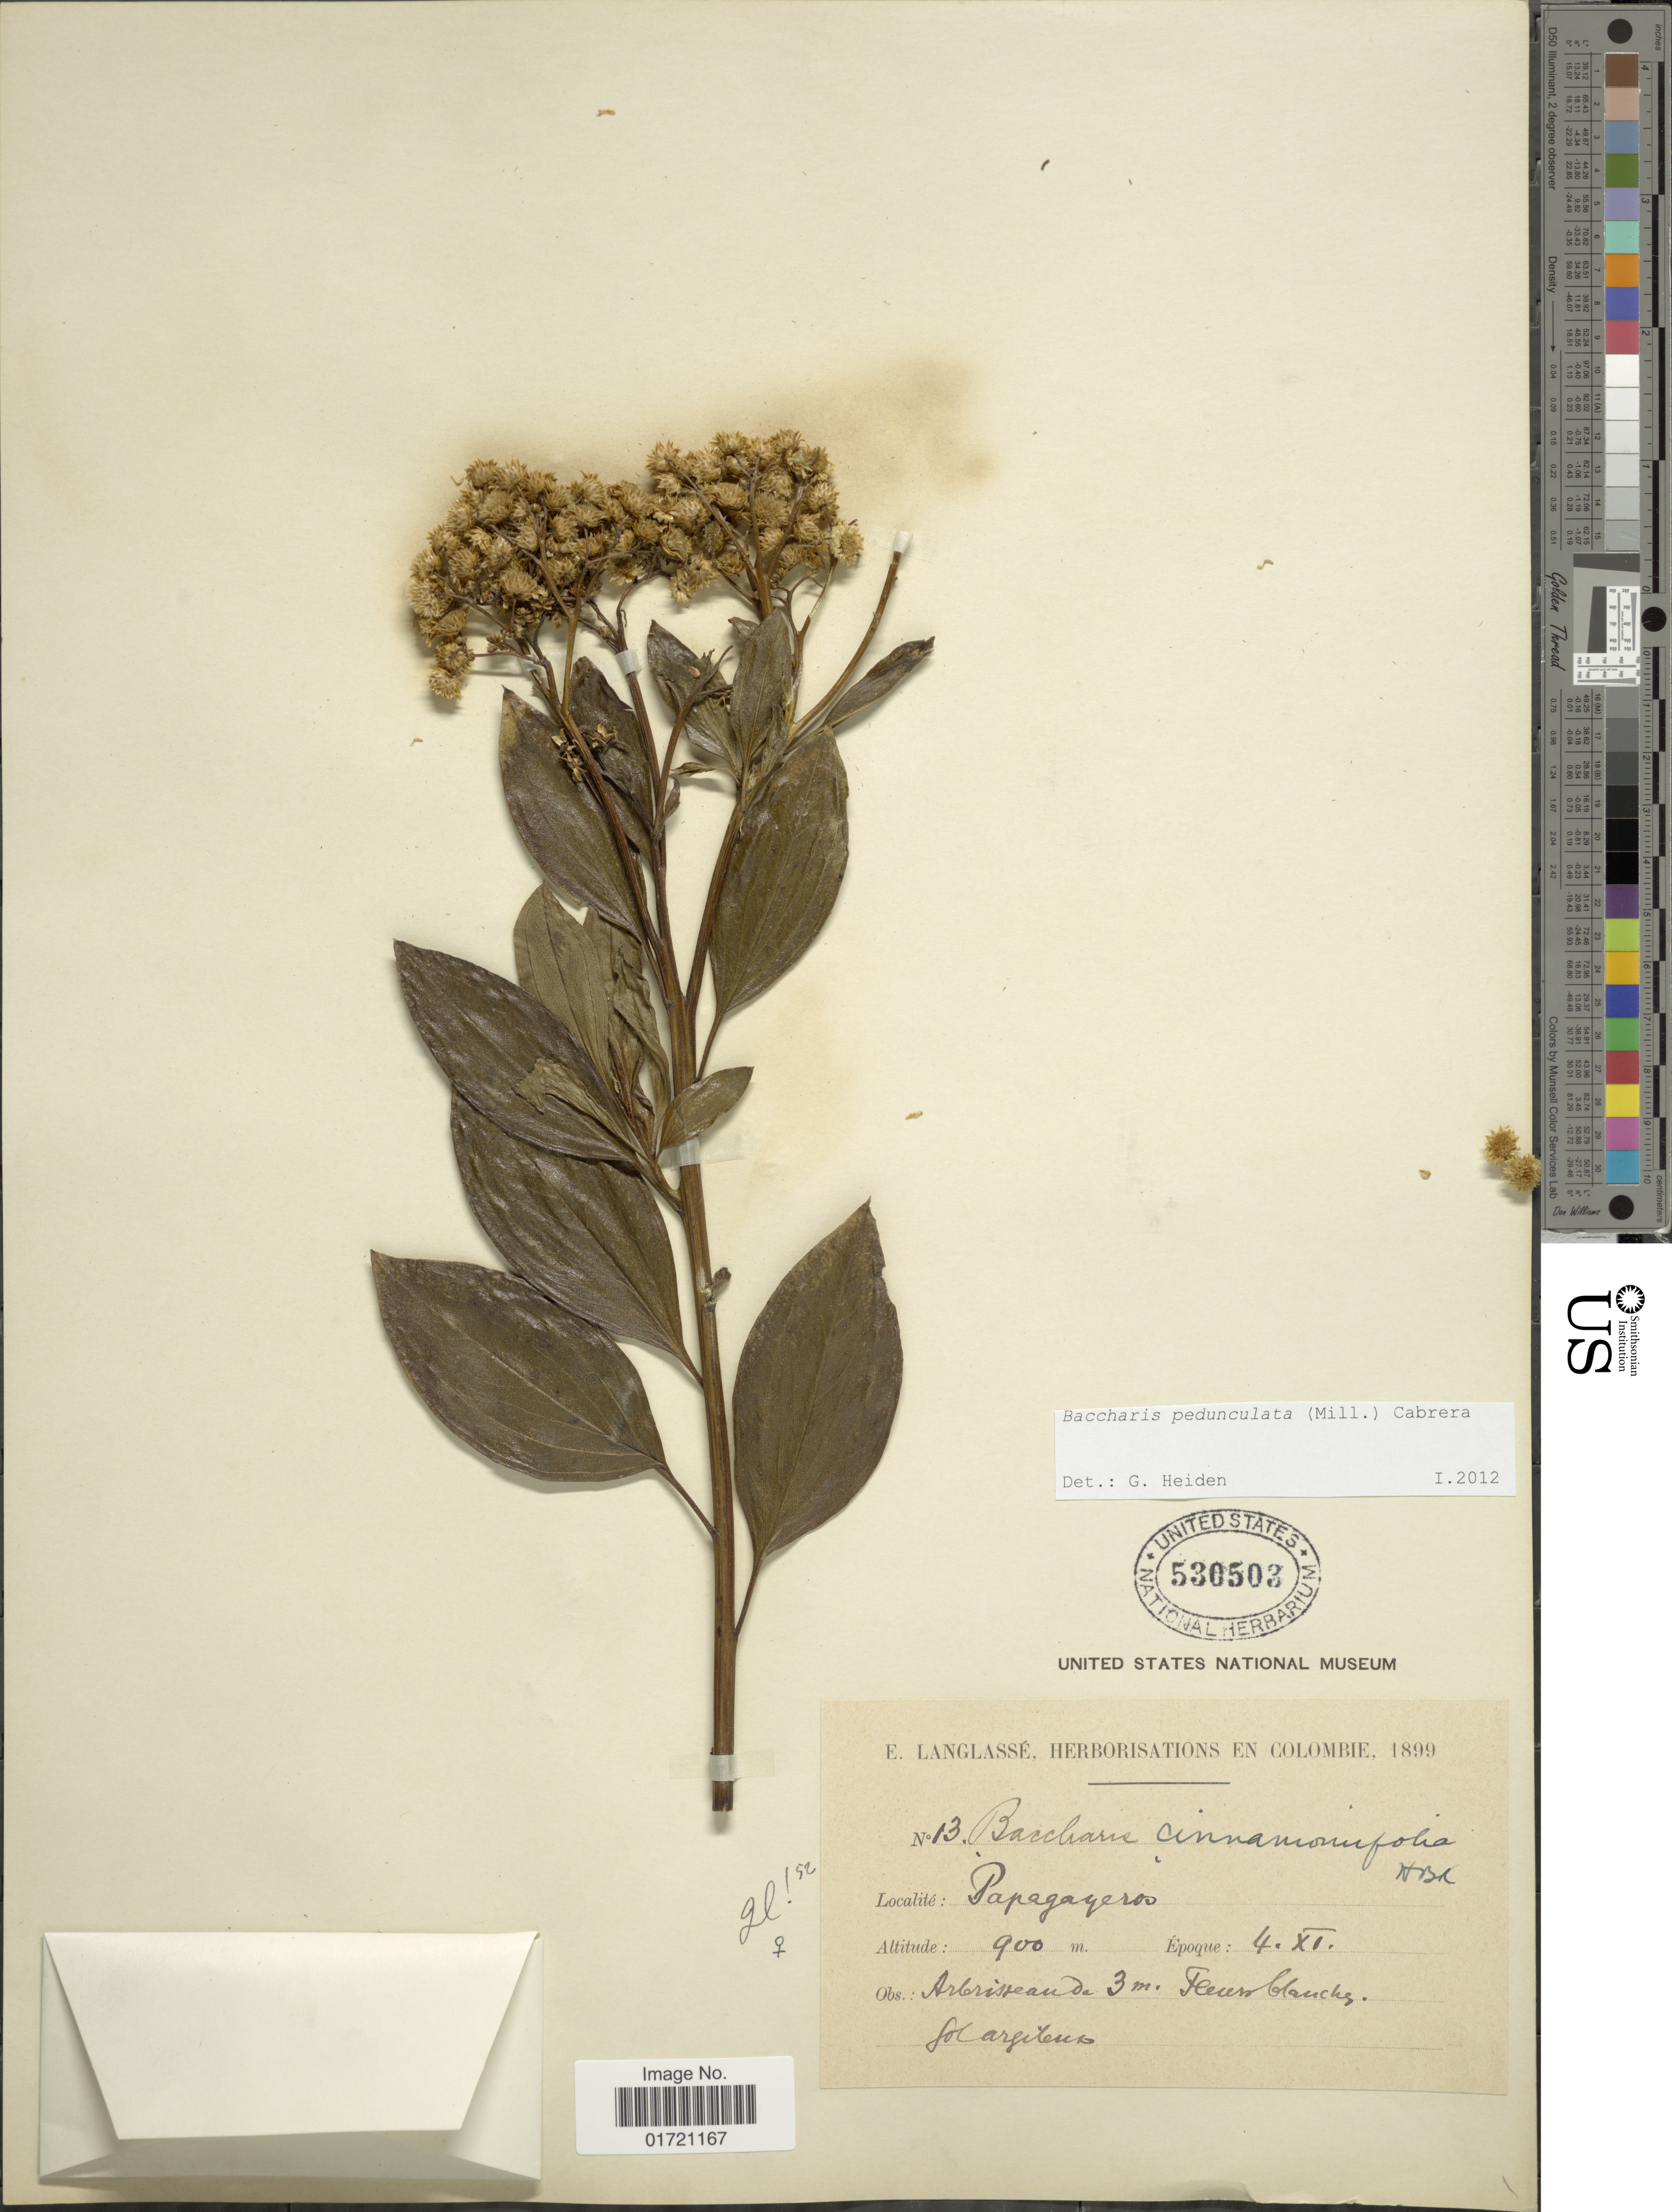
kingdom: Plantae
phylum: Tracheophyta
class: Magnoliopsida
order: Asterales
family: Asteraceae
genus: Baccharis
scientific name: Baccharis pedunculata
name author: (Mill.) Cabrera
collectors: E. Langlassé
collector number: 13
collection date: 1899-11-04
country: Colombia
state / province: Valle del Cauca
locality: Papagayeros.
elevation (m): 900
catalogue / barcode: US 530503